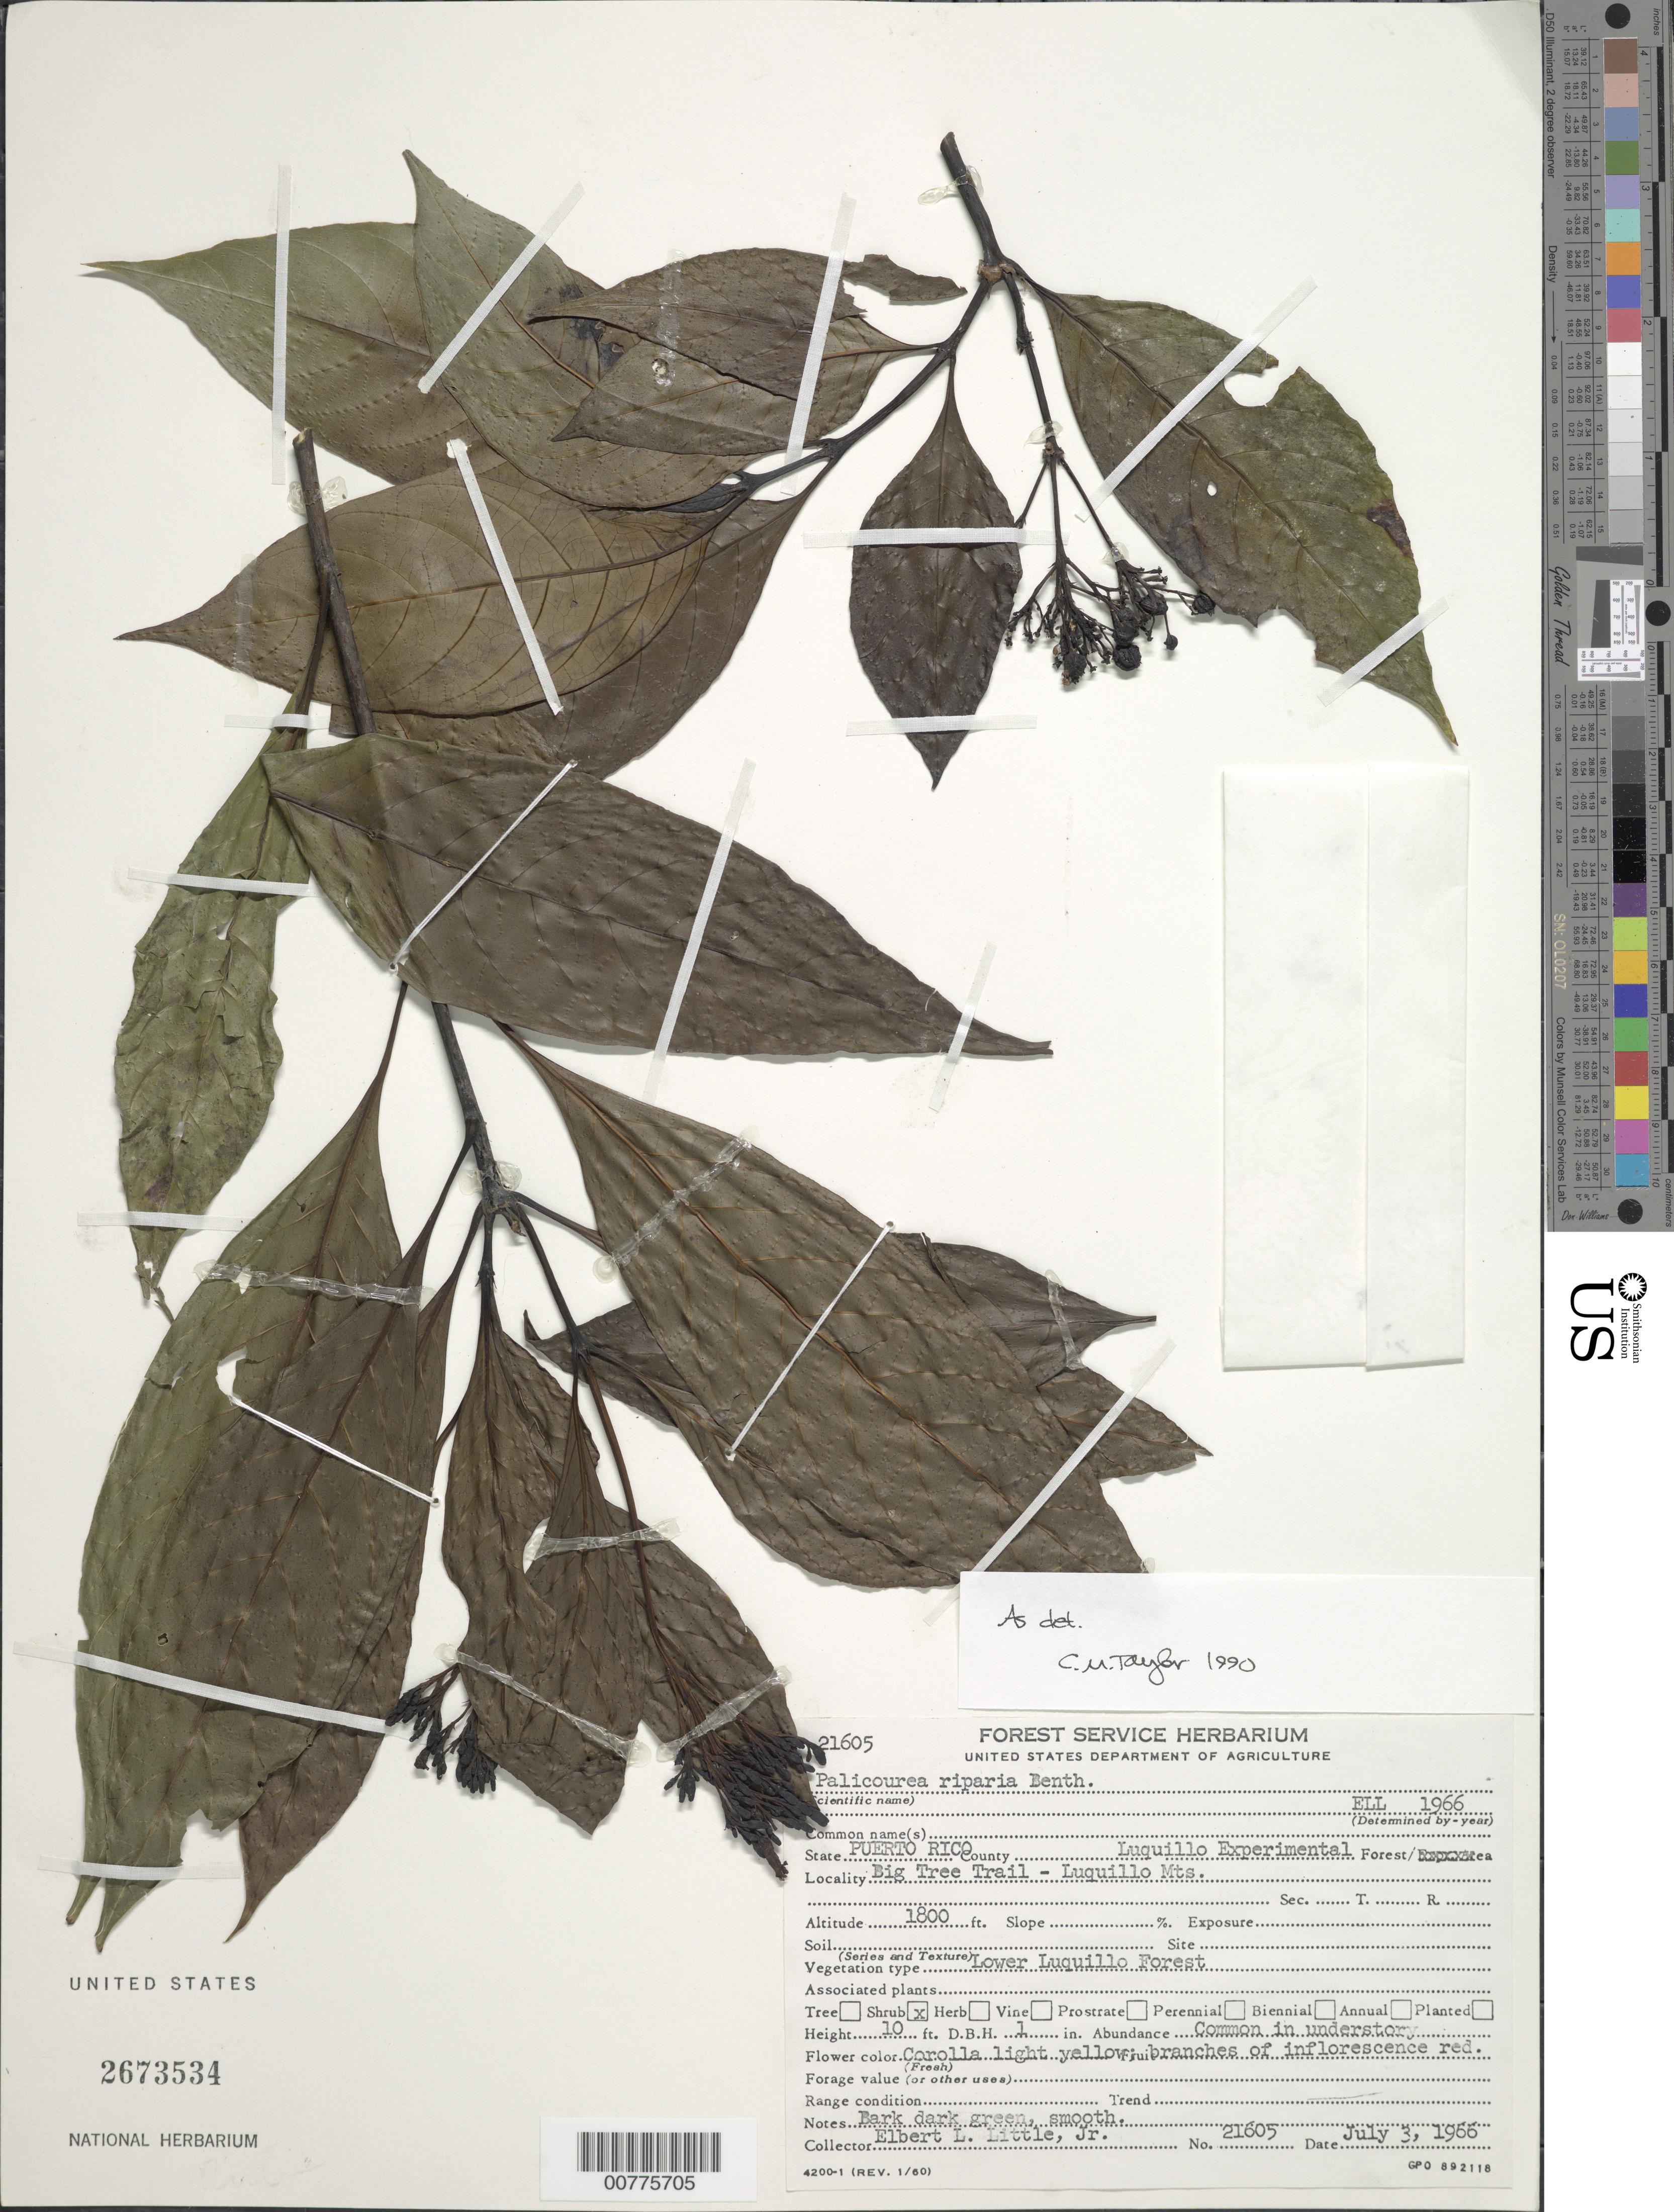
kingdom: Plantae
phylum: Tracheophyta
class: Magnoliopsida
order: Gentianales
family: Rubiaceae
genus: Palicourea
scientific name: Palicourea croceoides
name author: Desv. ex Ham.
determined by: Taylor, Charlotte M.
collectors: E. L. Little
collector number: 21605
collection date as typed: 03 Jul 1966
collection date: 1966-07-03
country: Puerto Rico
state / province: Luquillo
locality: Luquillo Experimental Forest. Big Tree Trail- Luquillo Mts.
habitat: Understory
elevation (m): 549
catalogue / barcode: US 2673534